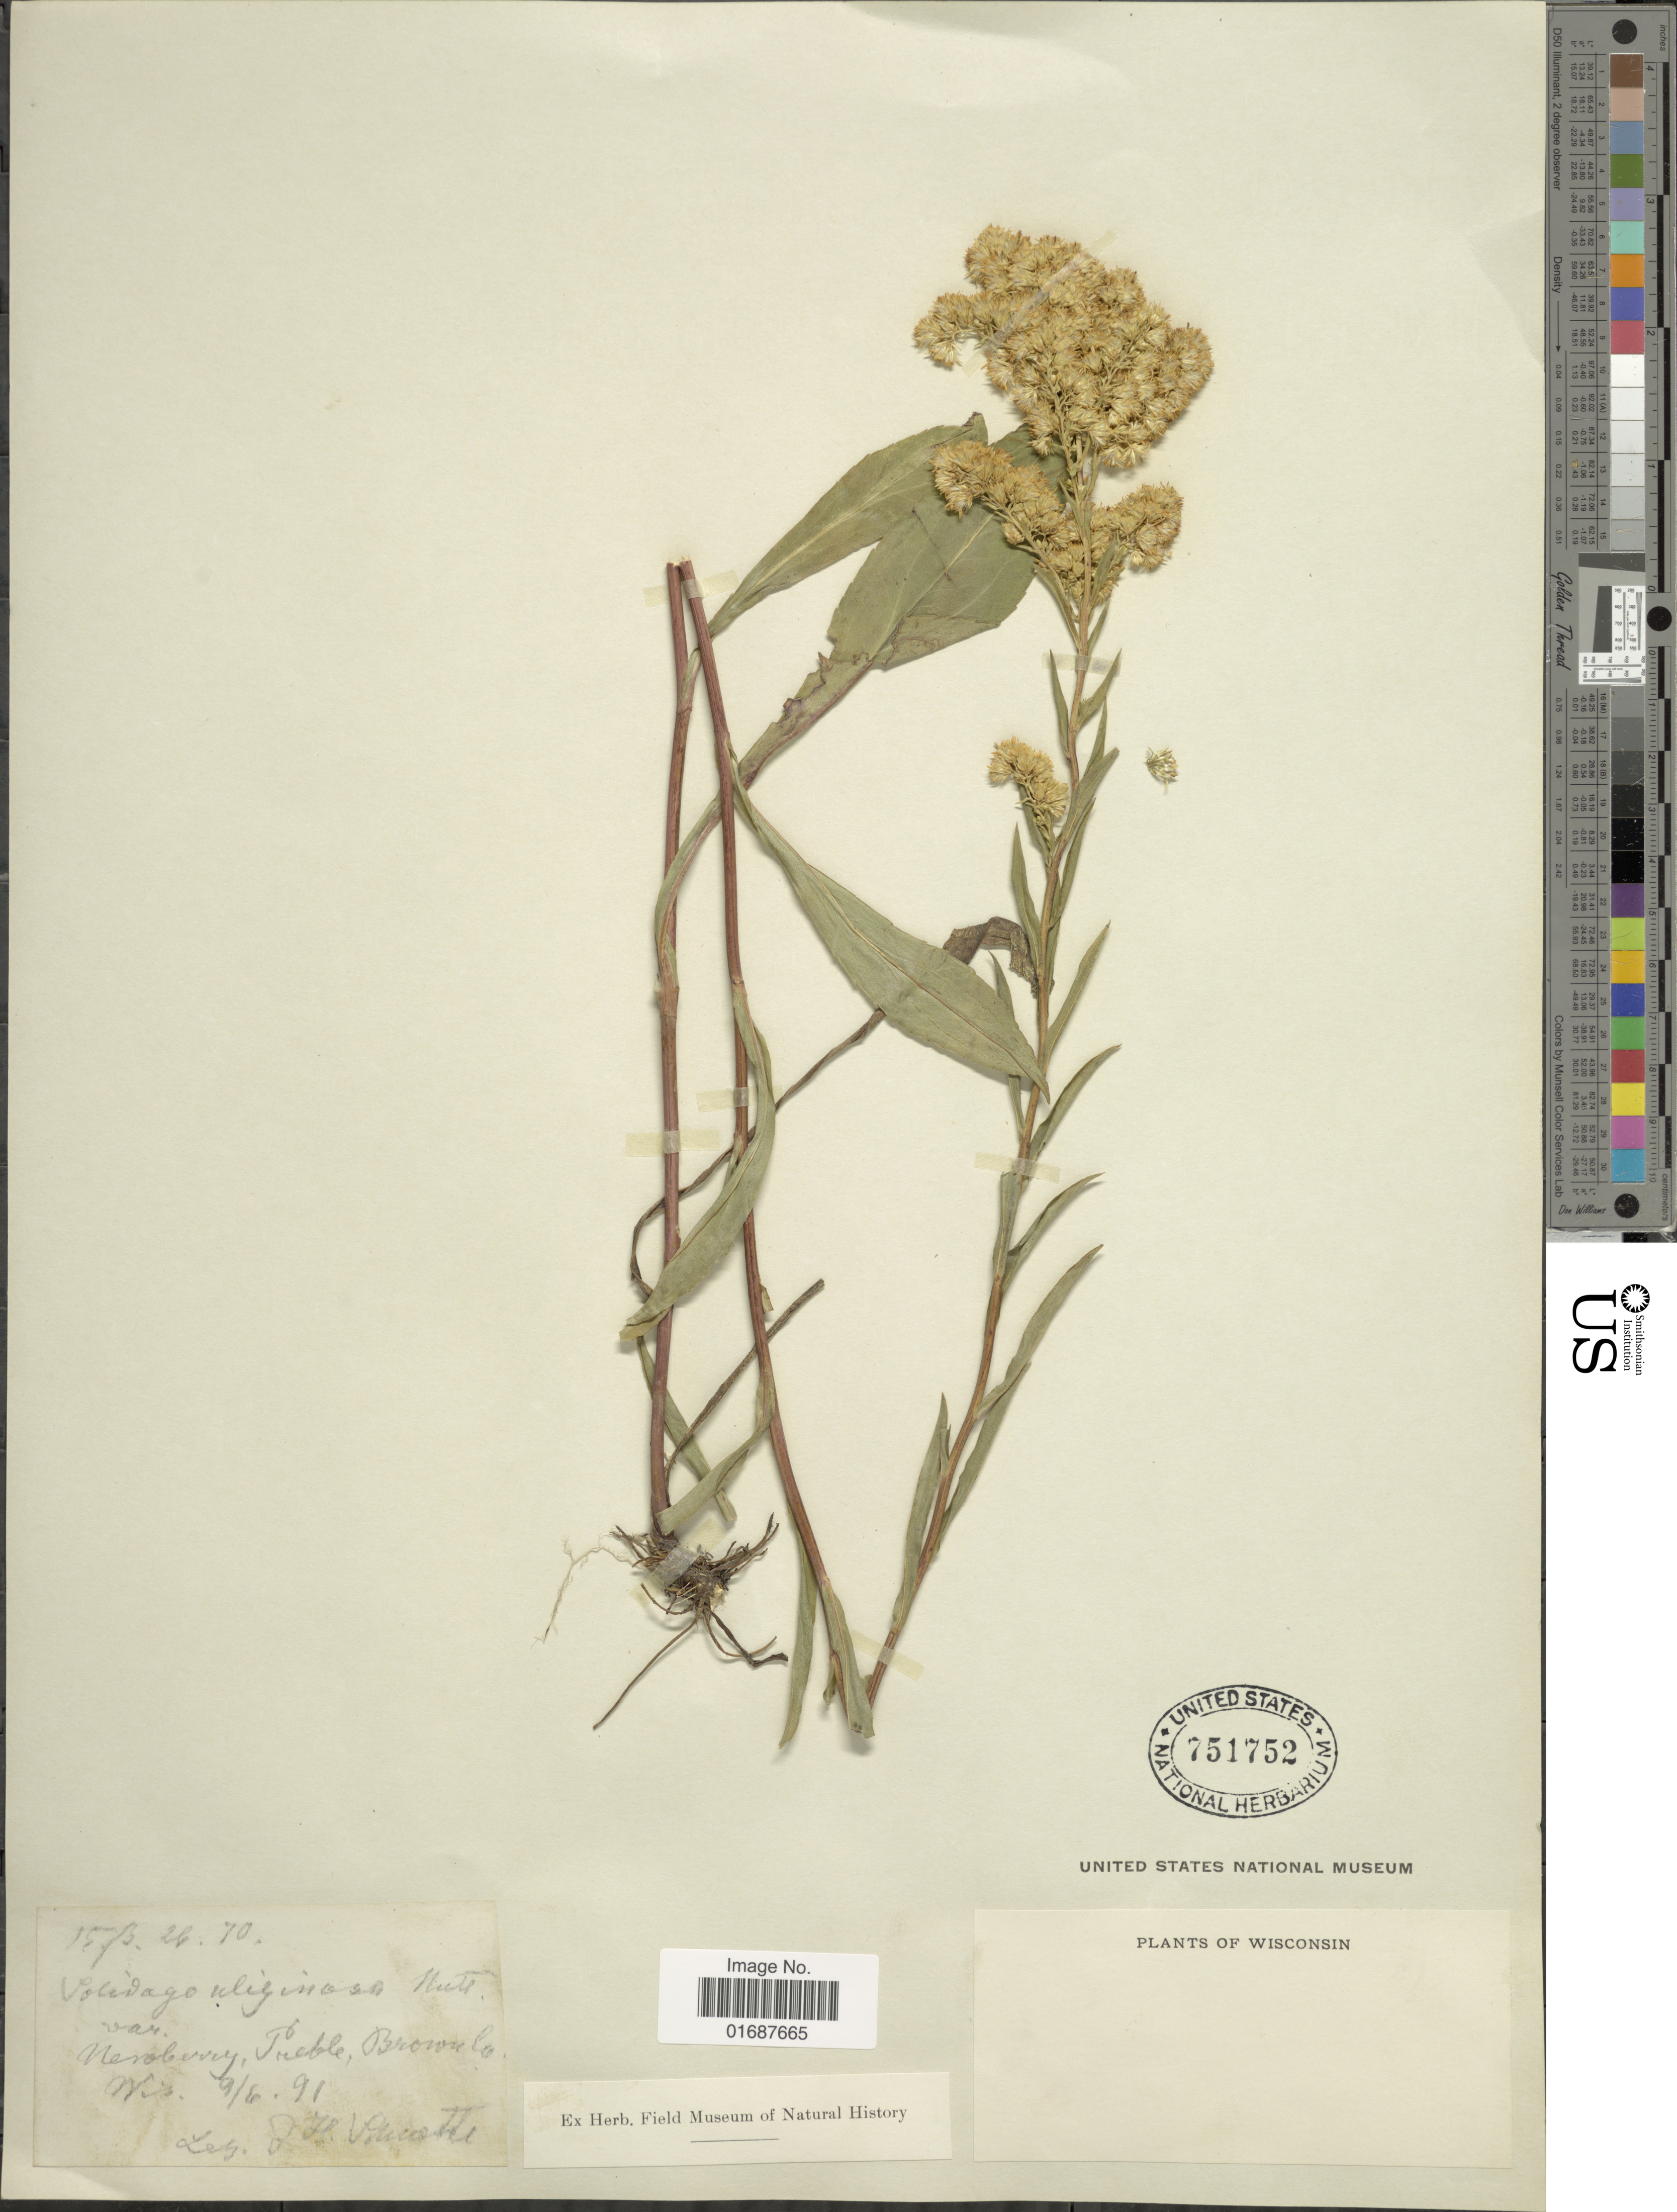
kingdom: Plantae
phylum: Tracheophyta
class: Magnoliopsida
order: Asterales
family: Asteraceae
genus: Solidago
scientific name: Solidago uliginosa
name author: Nutt.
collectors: J. H. Schuette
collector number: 15B. 26. 70*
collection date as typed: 9/6 91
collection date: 1891-09-06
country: United States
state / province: Wisconsin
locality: Newberry, Treble, Brown Co.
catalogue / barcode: US 751752